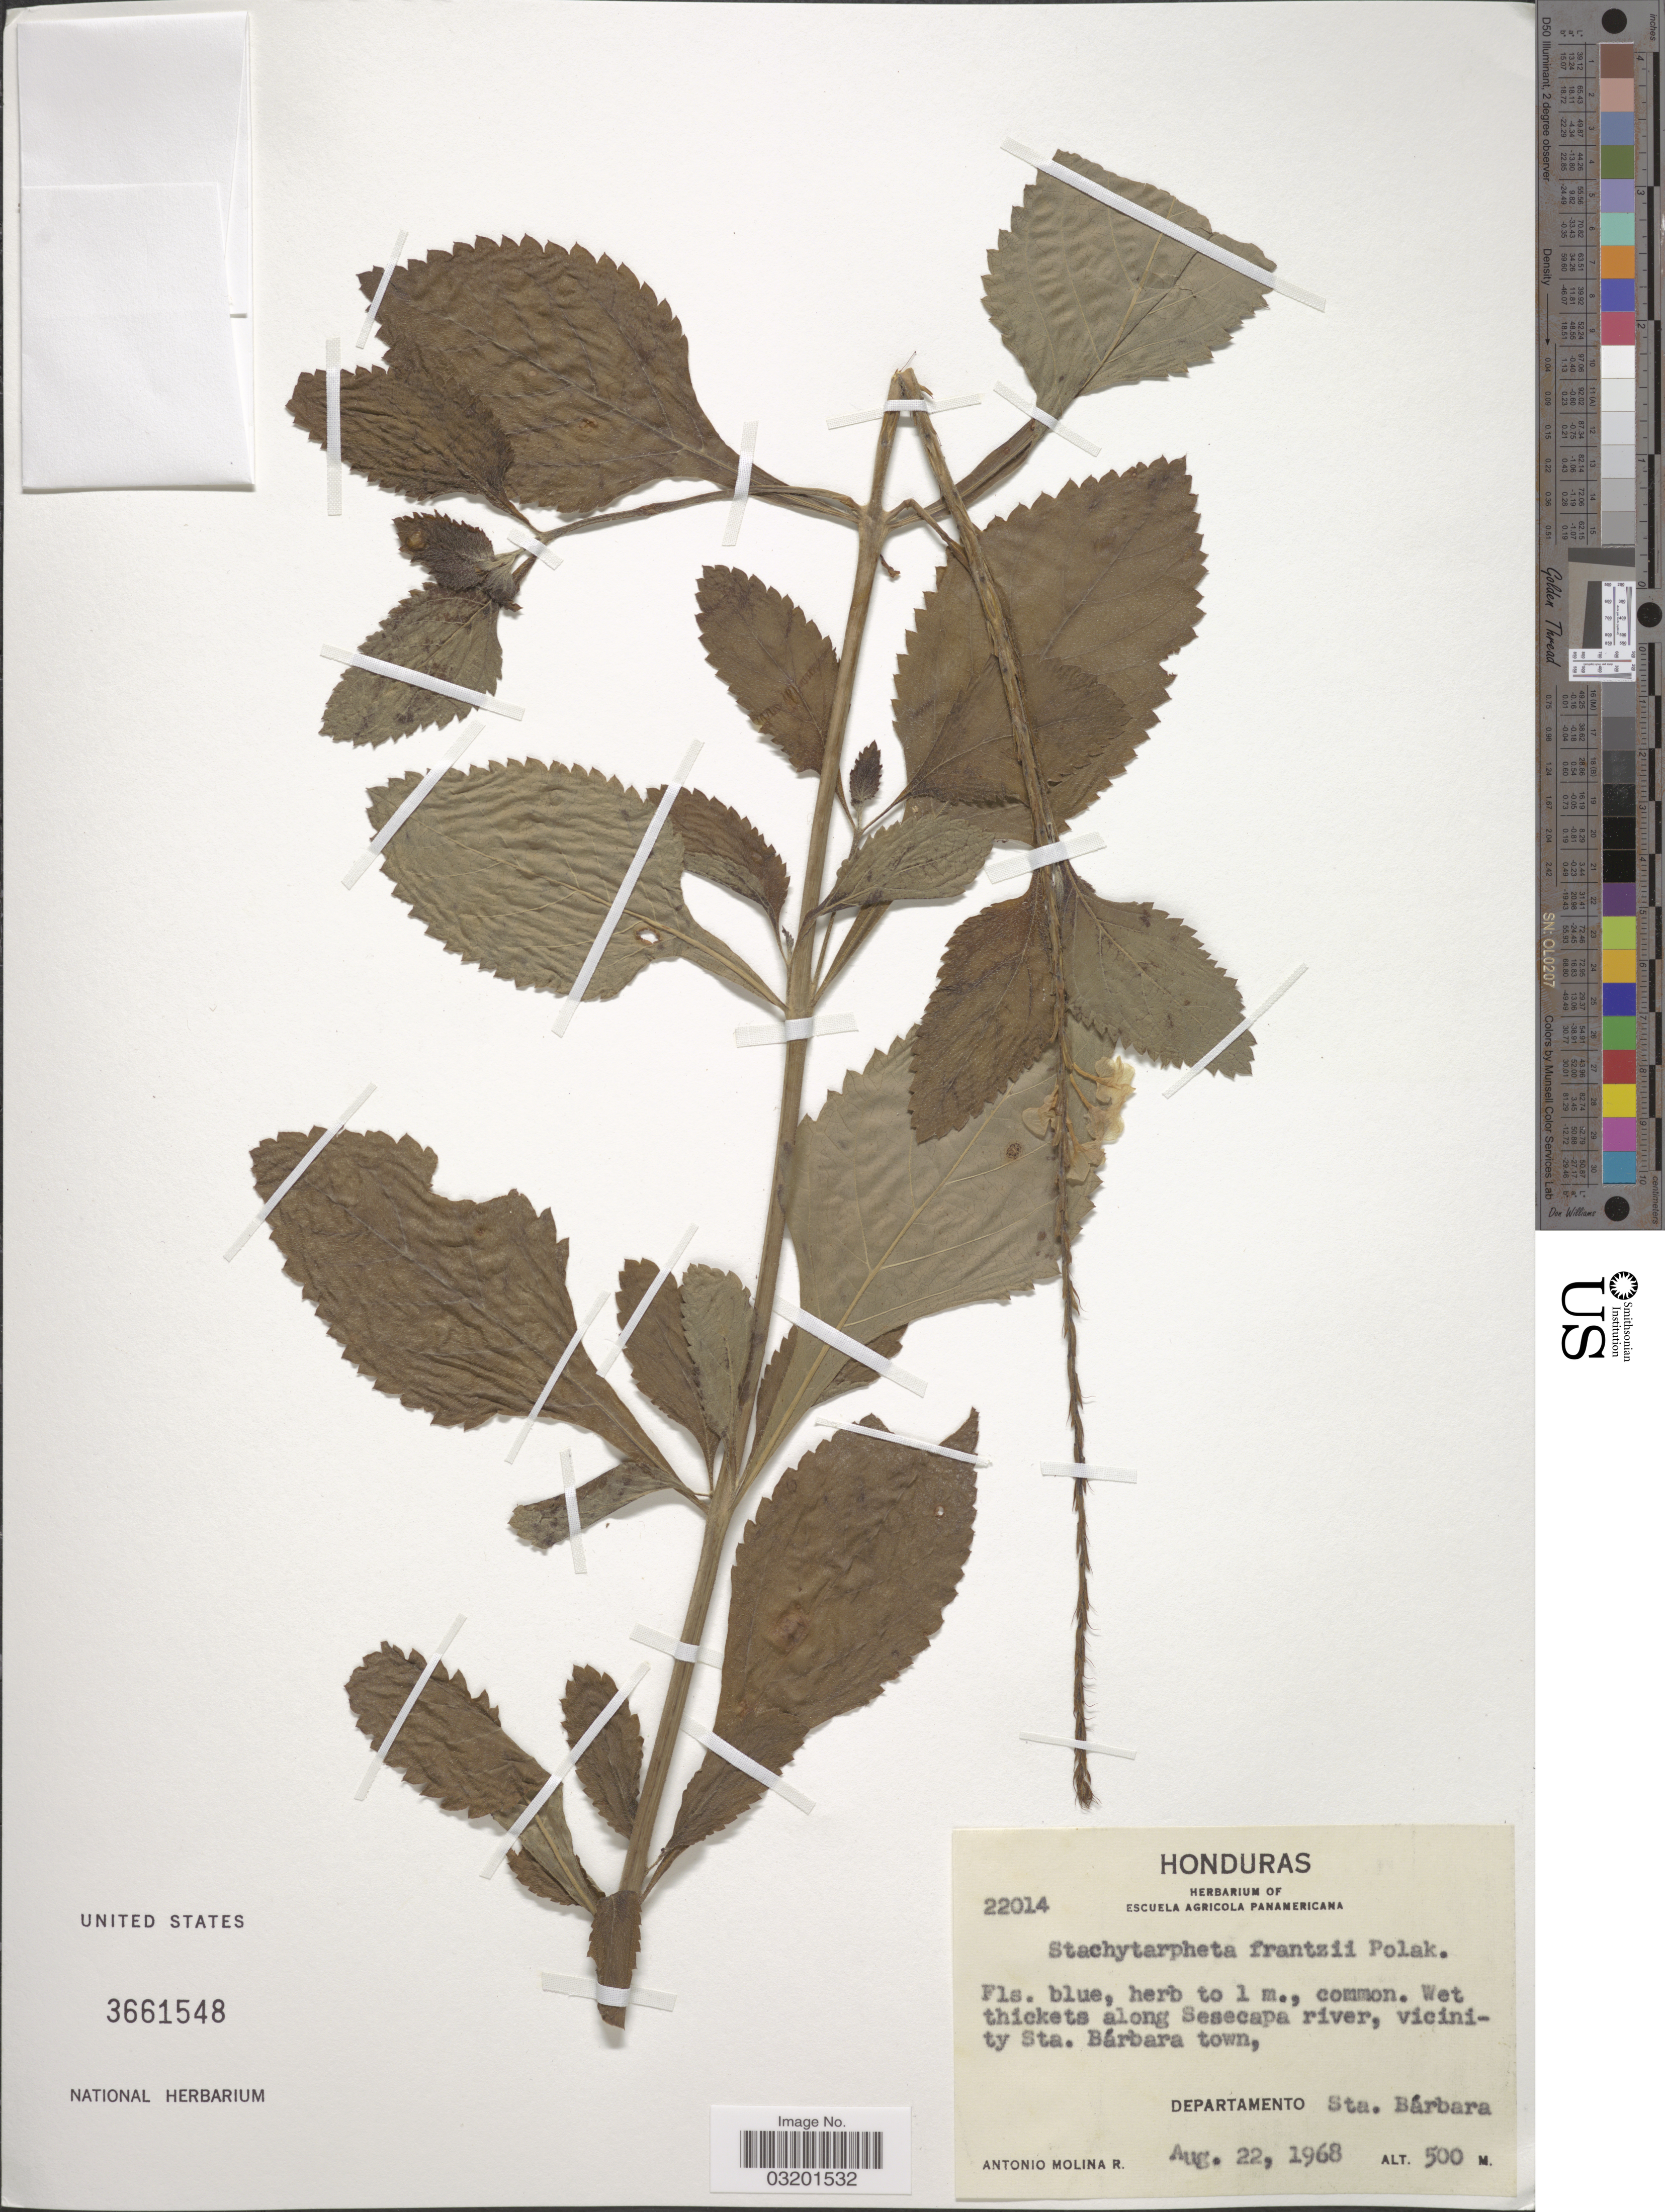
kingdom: Plantae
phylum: Tracheophyta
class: Magnoliopsida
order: Lamiales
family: Verbenaceae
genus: Stachytarpheta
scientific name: Stachytarpheta frantzii var. frantzii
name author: Pol.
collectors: A. Molina R.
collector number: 22014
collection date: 1968-08-22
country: Honduras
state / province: Santa Bárbara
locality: Along Sesecapa river, vicinity Sta. Barbara town, Departamento Sta. Bárbara.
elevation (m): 500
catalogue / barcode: US 3661548